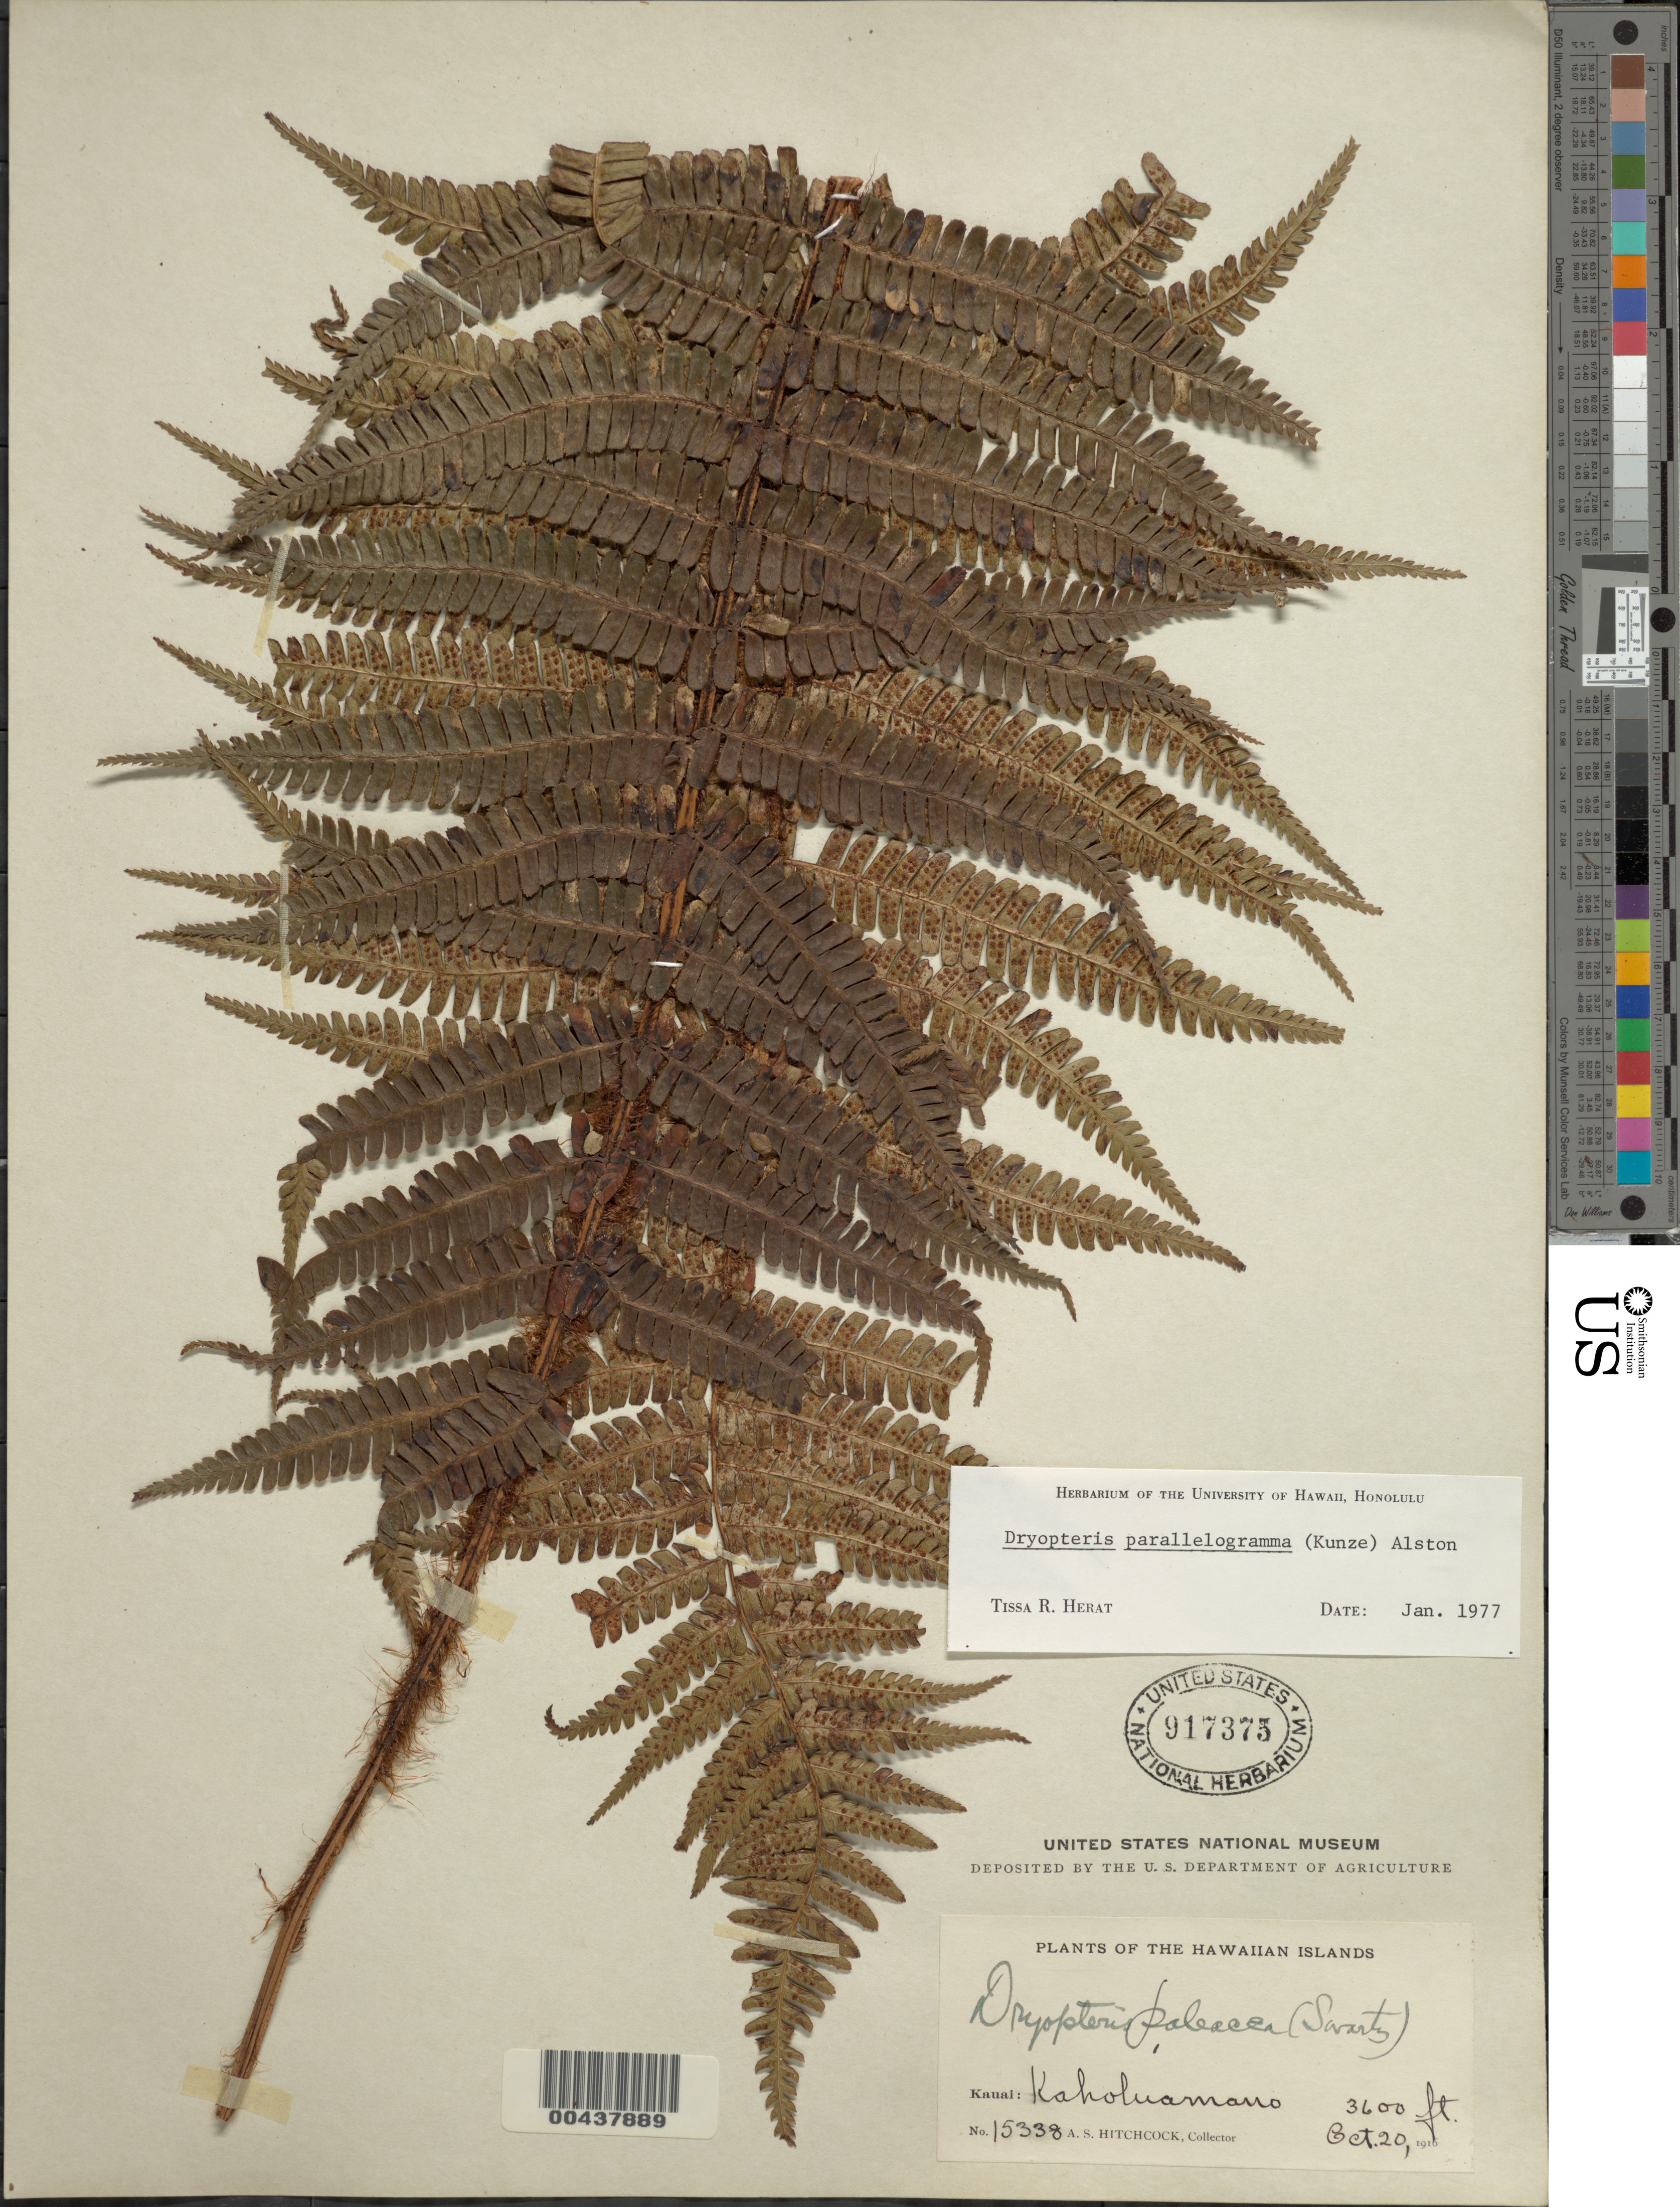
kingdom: Plantae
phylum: Tracheophyta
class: Polypodiopsida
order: Polypodiales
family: Dryopteridaceae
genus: Dryopteris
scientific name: Dryopteris wallichiana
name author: (Spreng.) Hyl.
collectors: A. S. Hitchcock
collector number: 15338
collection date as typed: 20 Oct 1916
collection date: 1916-10-20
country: United States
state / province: Hawaii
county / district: Kauai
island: Kaua'i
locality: Kaholuamano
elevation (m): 1097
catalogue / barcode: US 917375